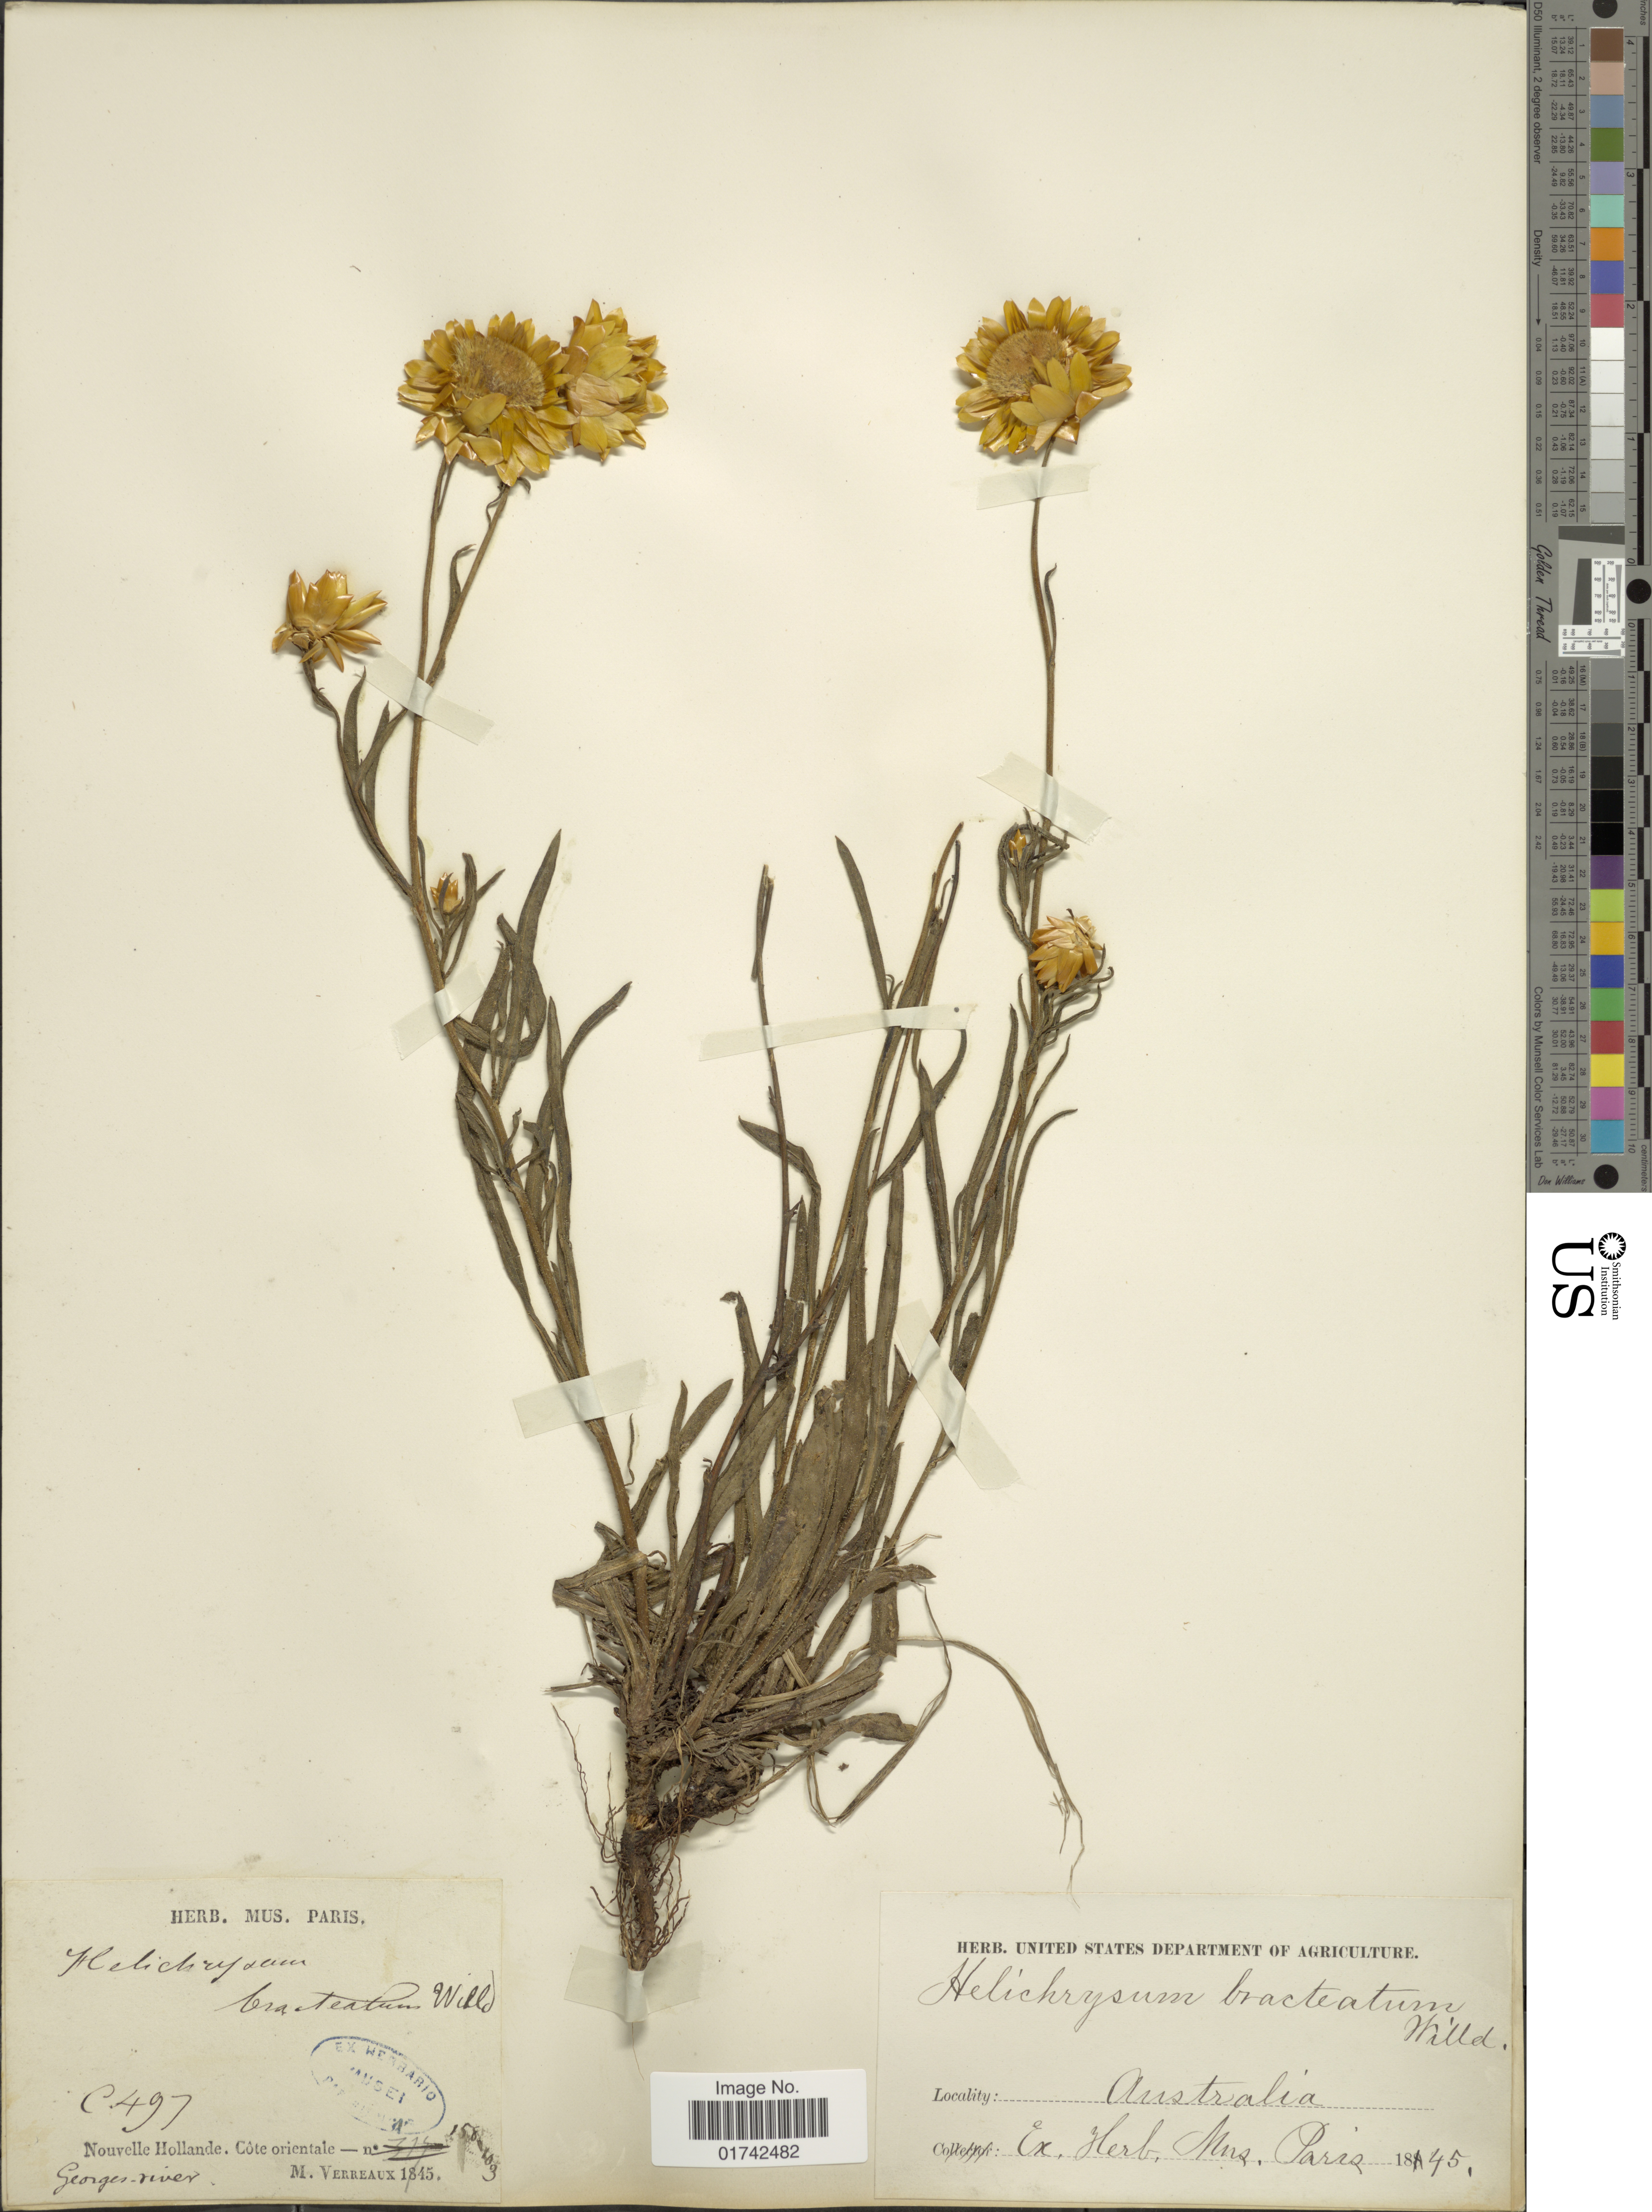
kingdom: Plantae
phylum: Tracheophyta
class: Magnoliopsida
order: Asterales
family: Asteraceae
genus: Helichrysum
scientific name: Helichrysum bracteatum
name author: (Vent.) Haw.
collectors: M. Verreaux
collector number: C497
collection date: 1845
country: Australia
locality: Nouvelle Hollande, Gorges-river